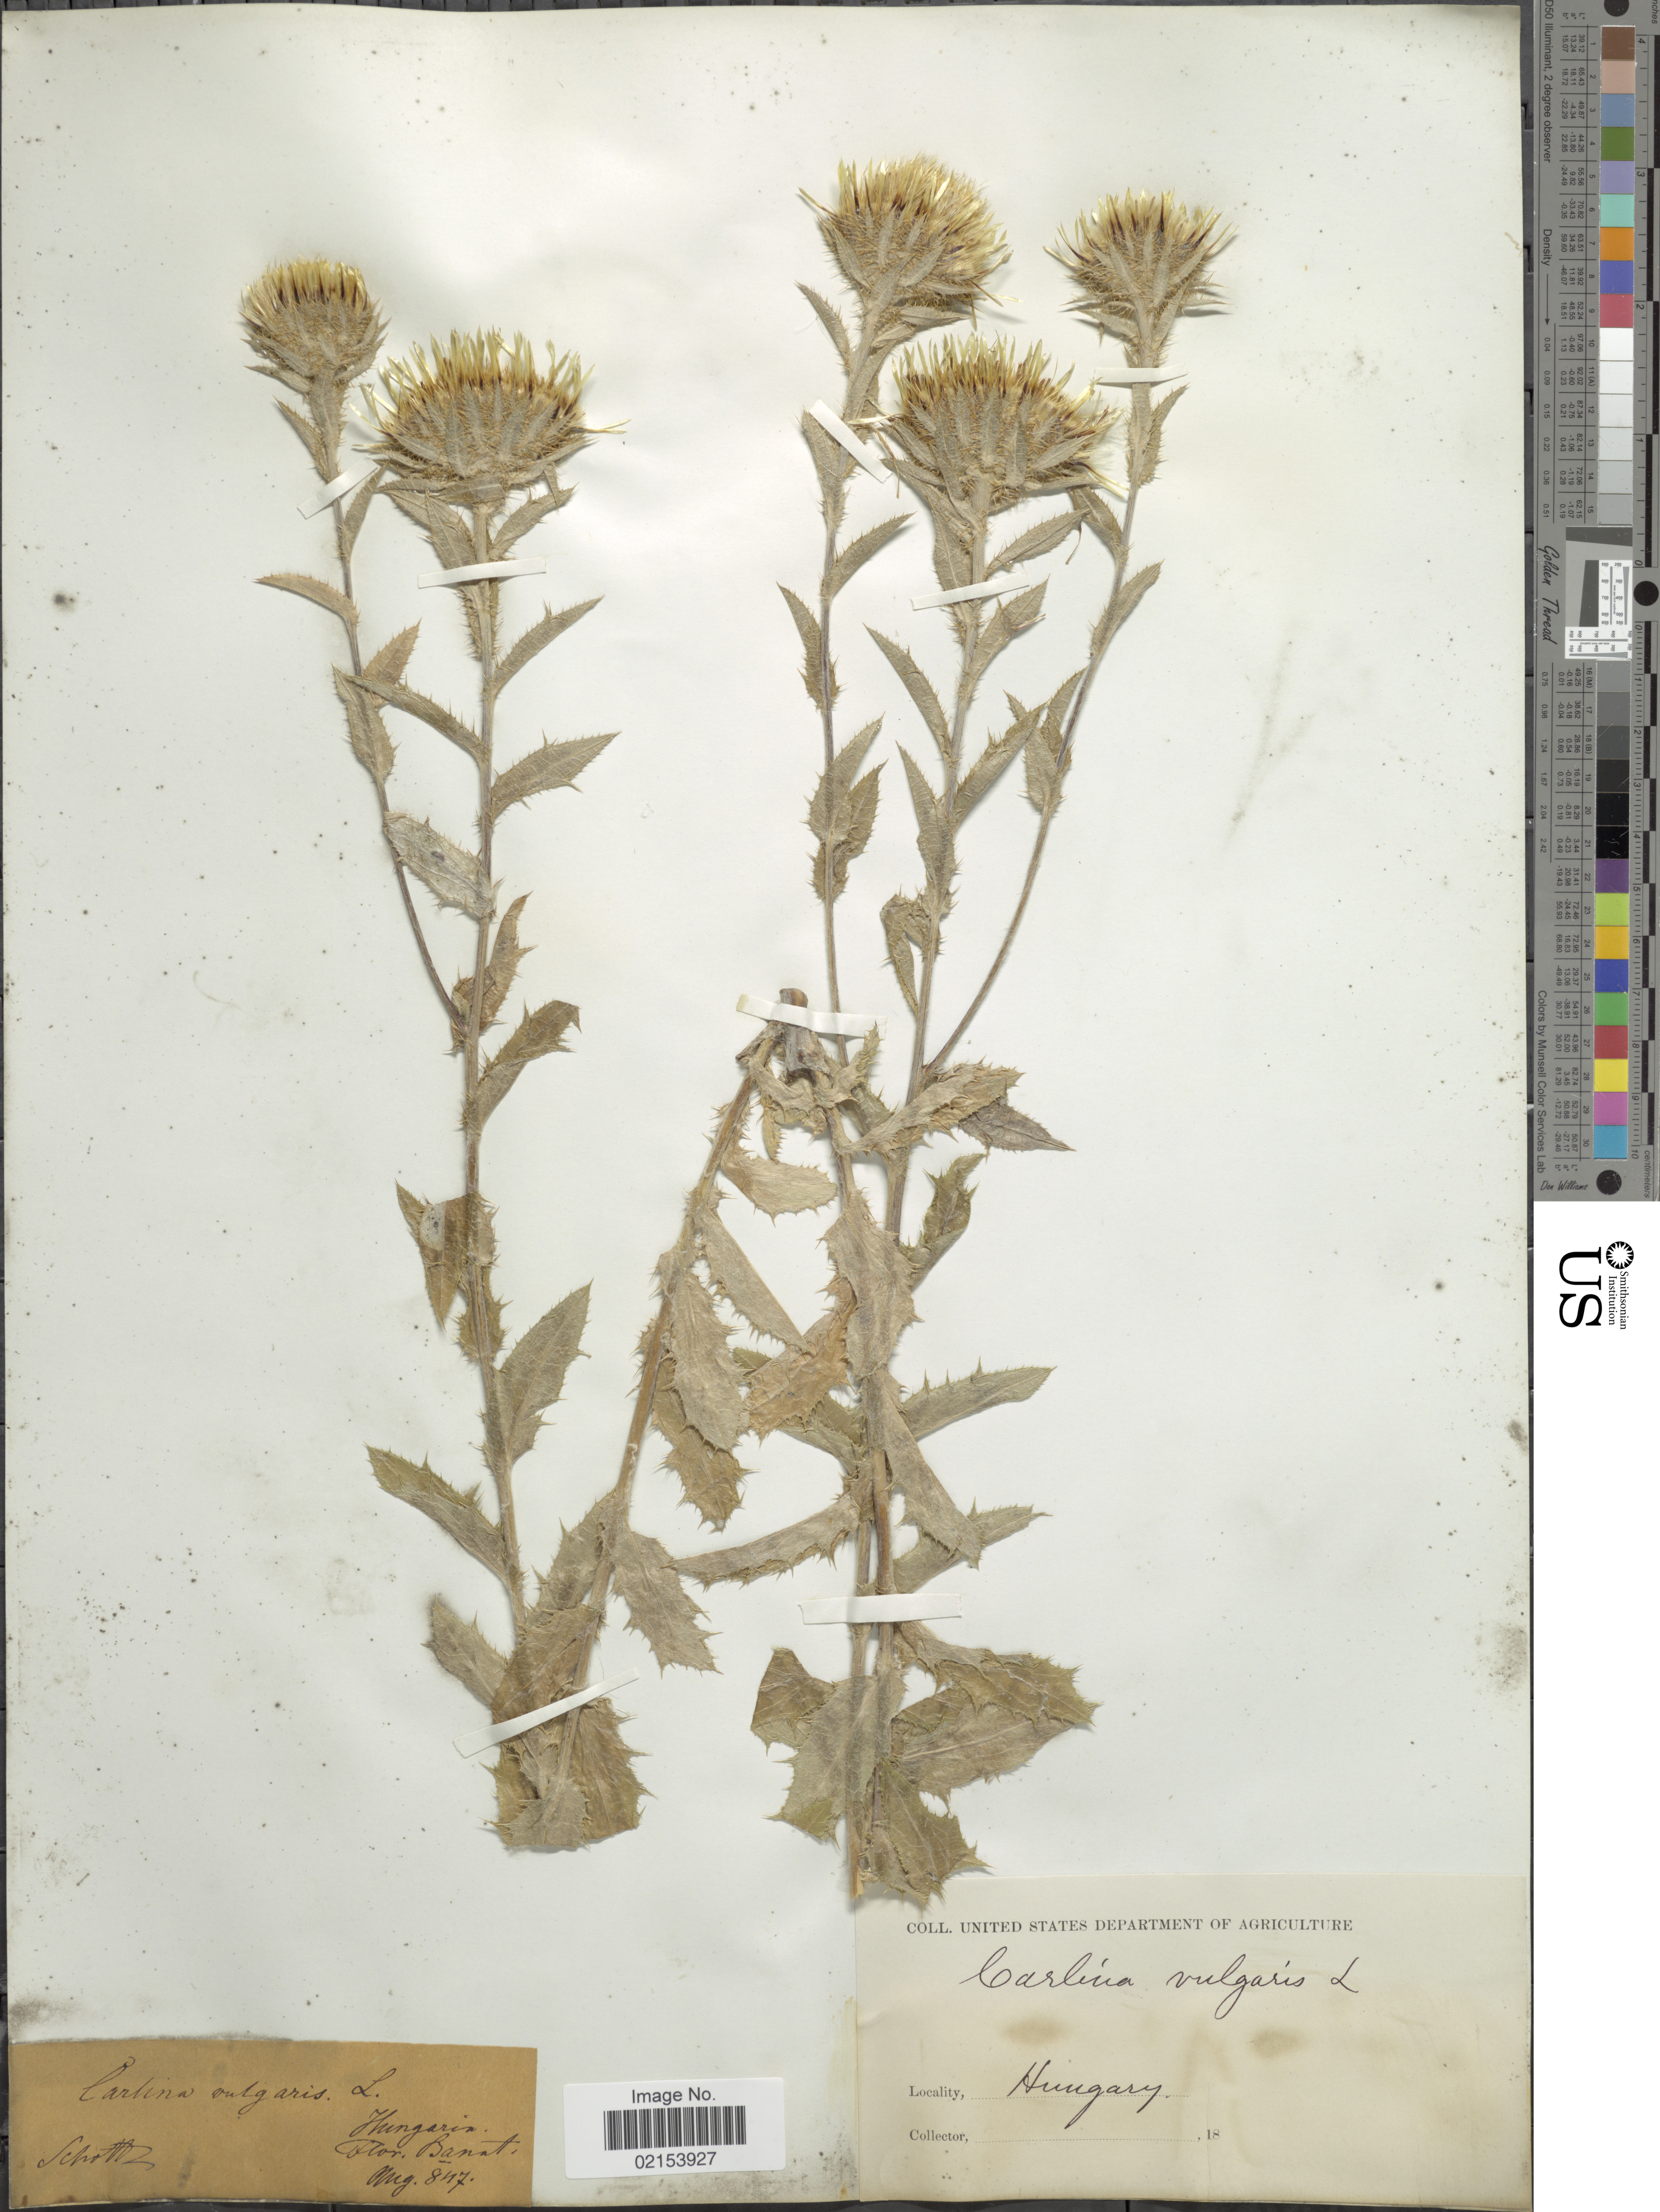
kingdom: Plantae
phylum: Tracheophyta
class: Magnoliopsida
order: Asterales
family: Asteraceae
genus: Carlina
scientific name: Carlina vulgaris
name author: L.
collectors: -. Schottz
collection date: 1847-08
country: Hungary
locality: Banat